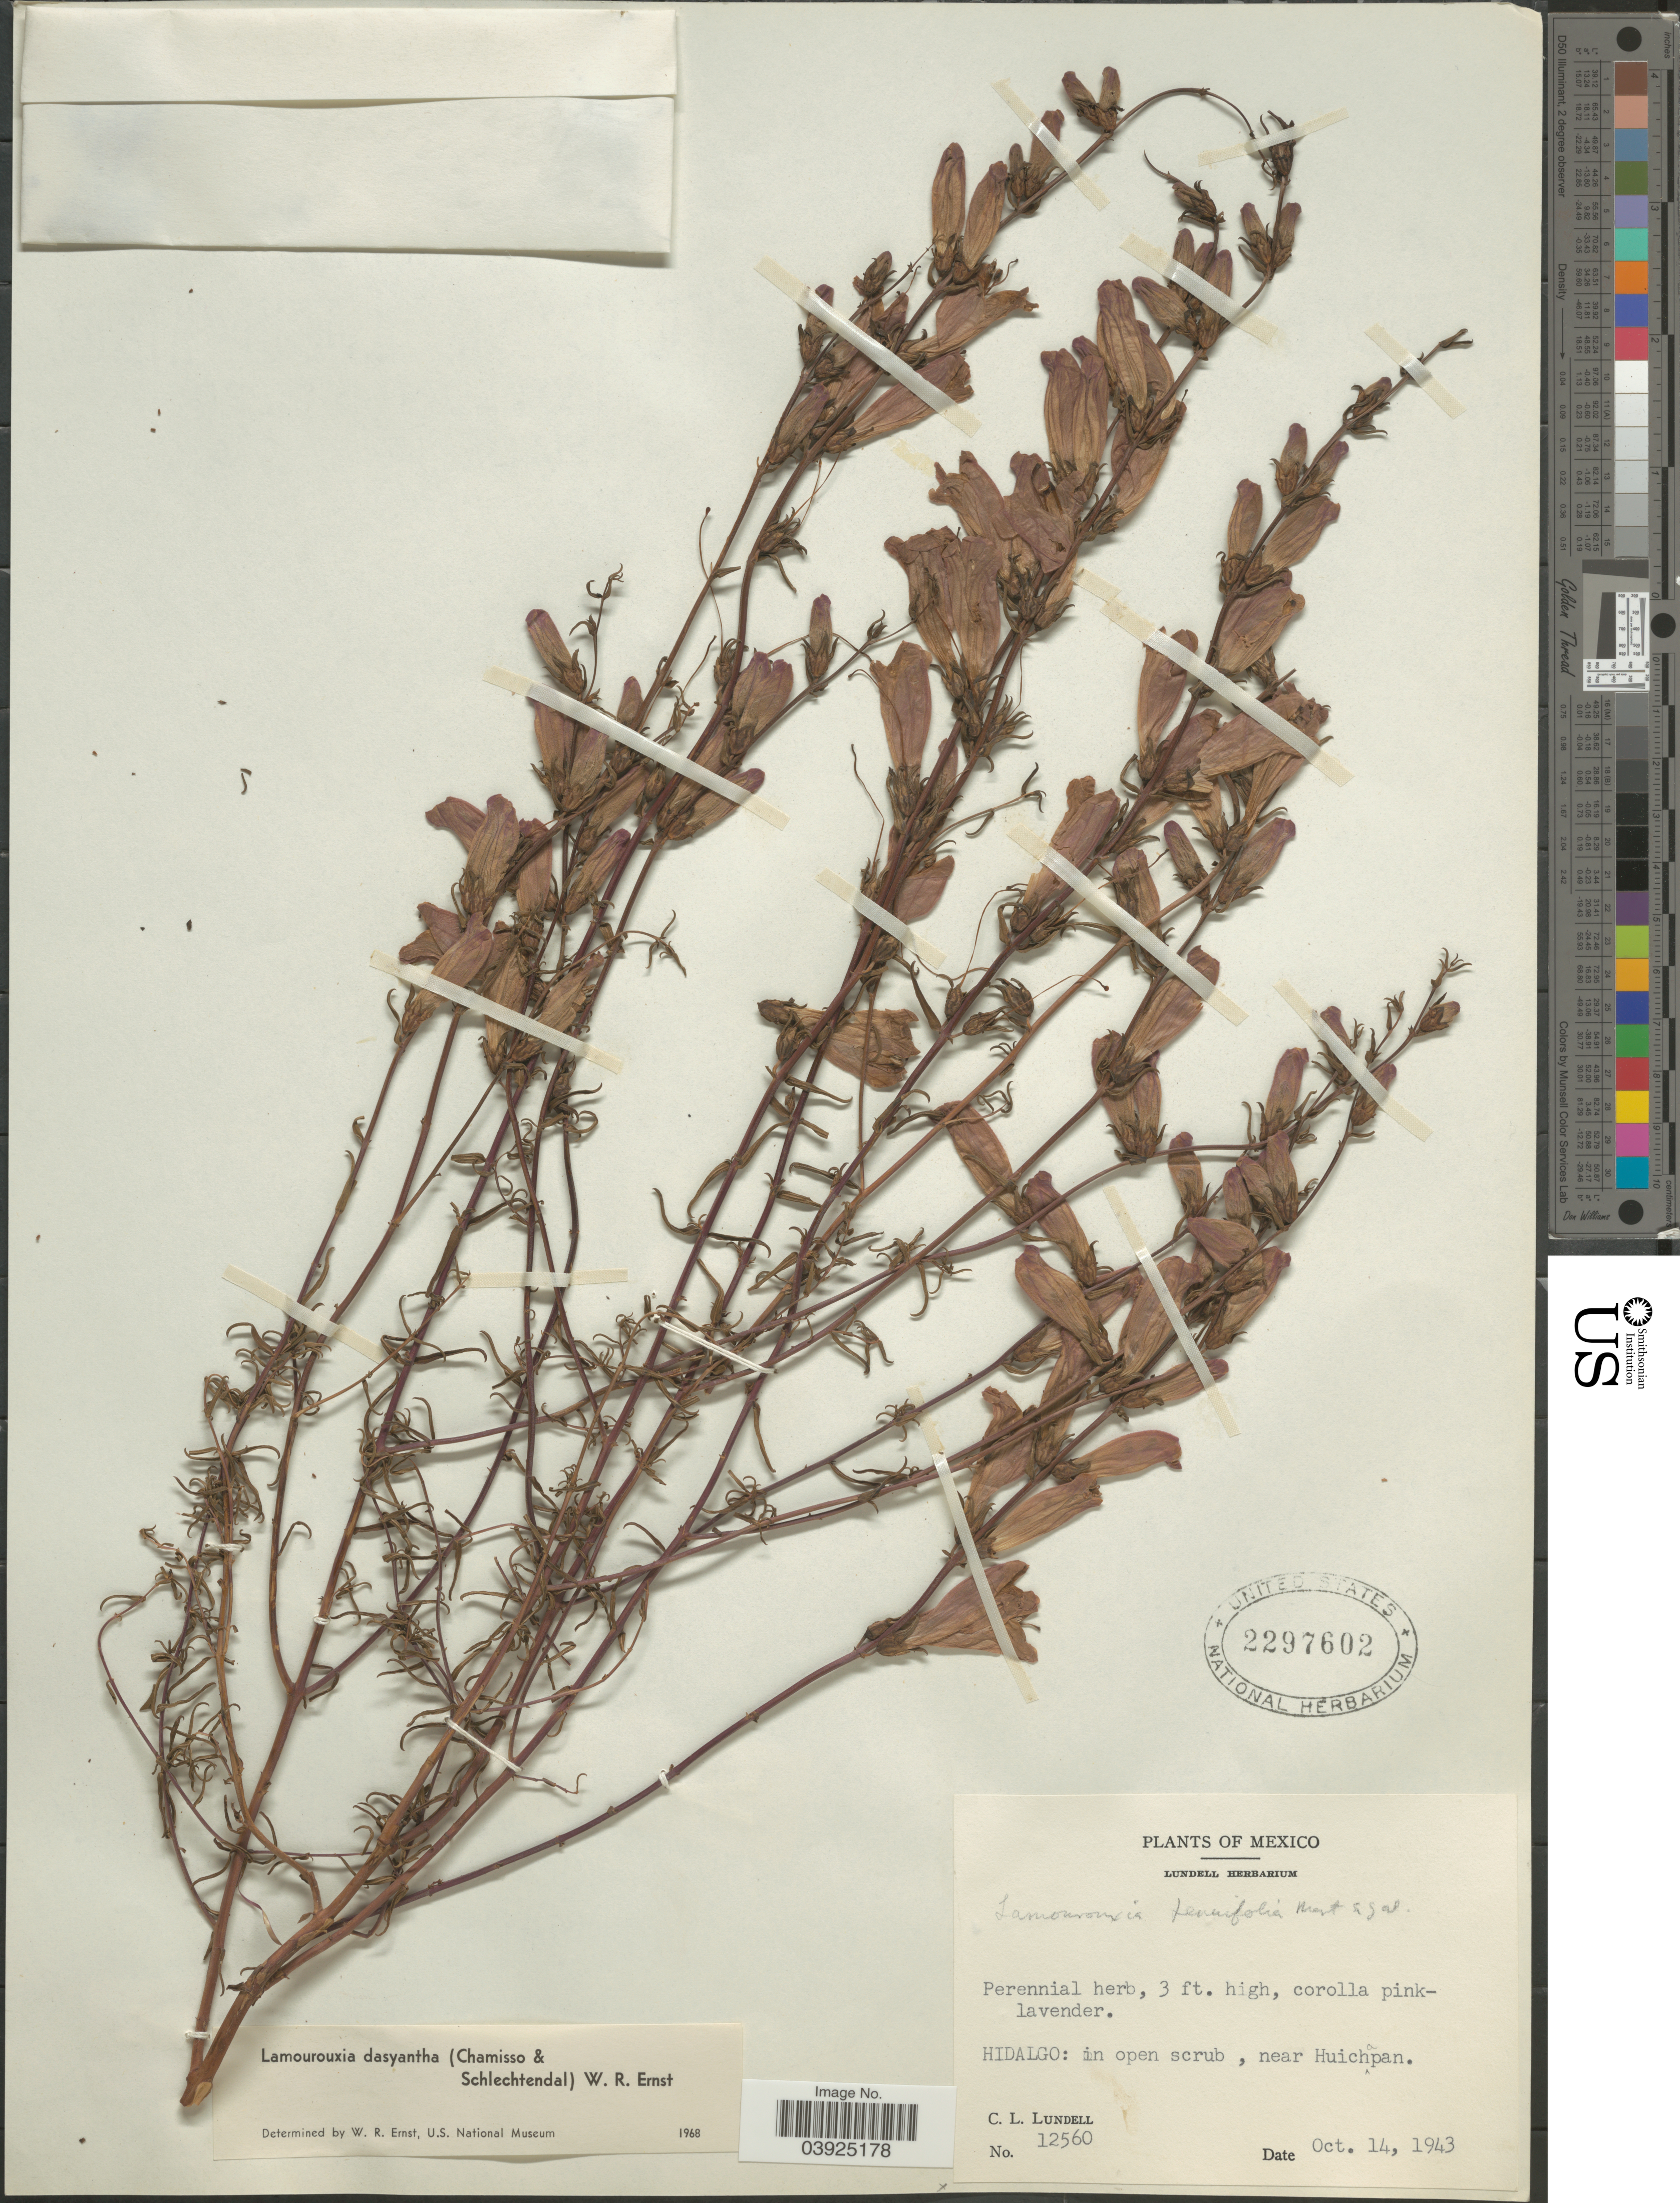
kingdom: Plantae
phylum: Tracheophyta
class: Magnoliopsida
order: Lamiales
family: Orobanchaceae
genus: Lamourouxia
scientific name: Lamourouxia linearis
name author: Benth.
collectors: C. L. Lundell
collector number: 12560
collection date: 1943-10-14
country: Mexico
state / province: Hidalgo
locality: Near Huichapan.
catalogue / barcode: US 2297602